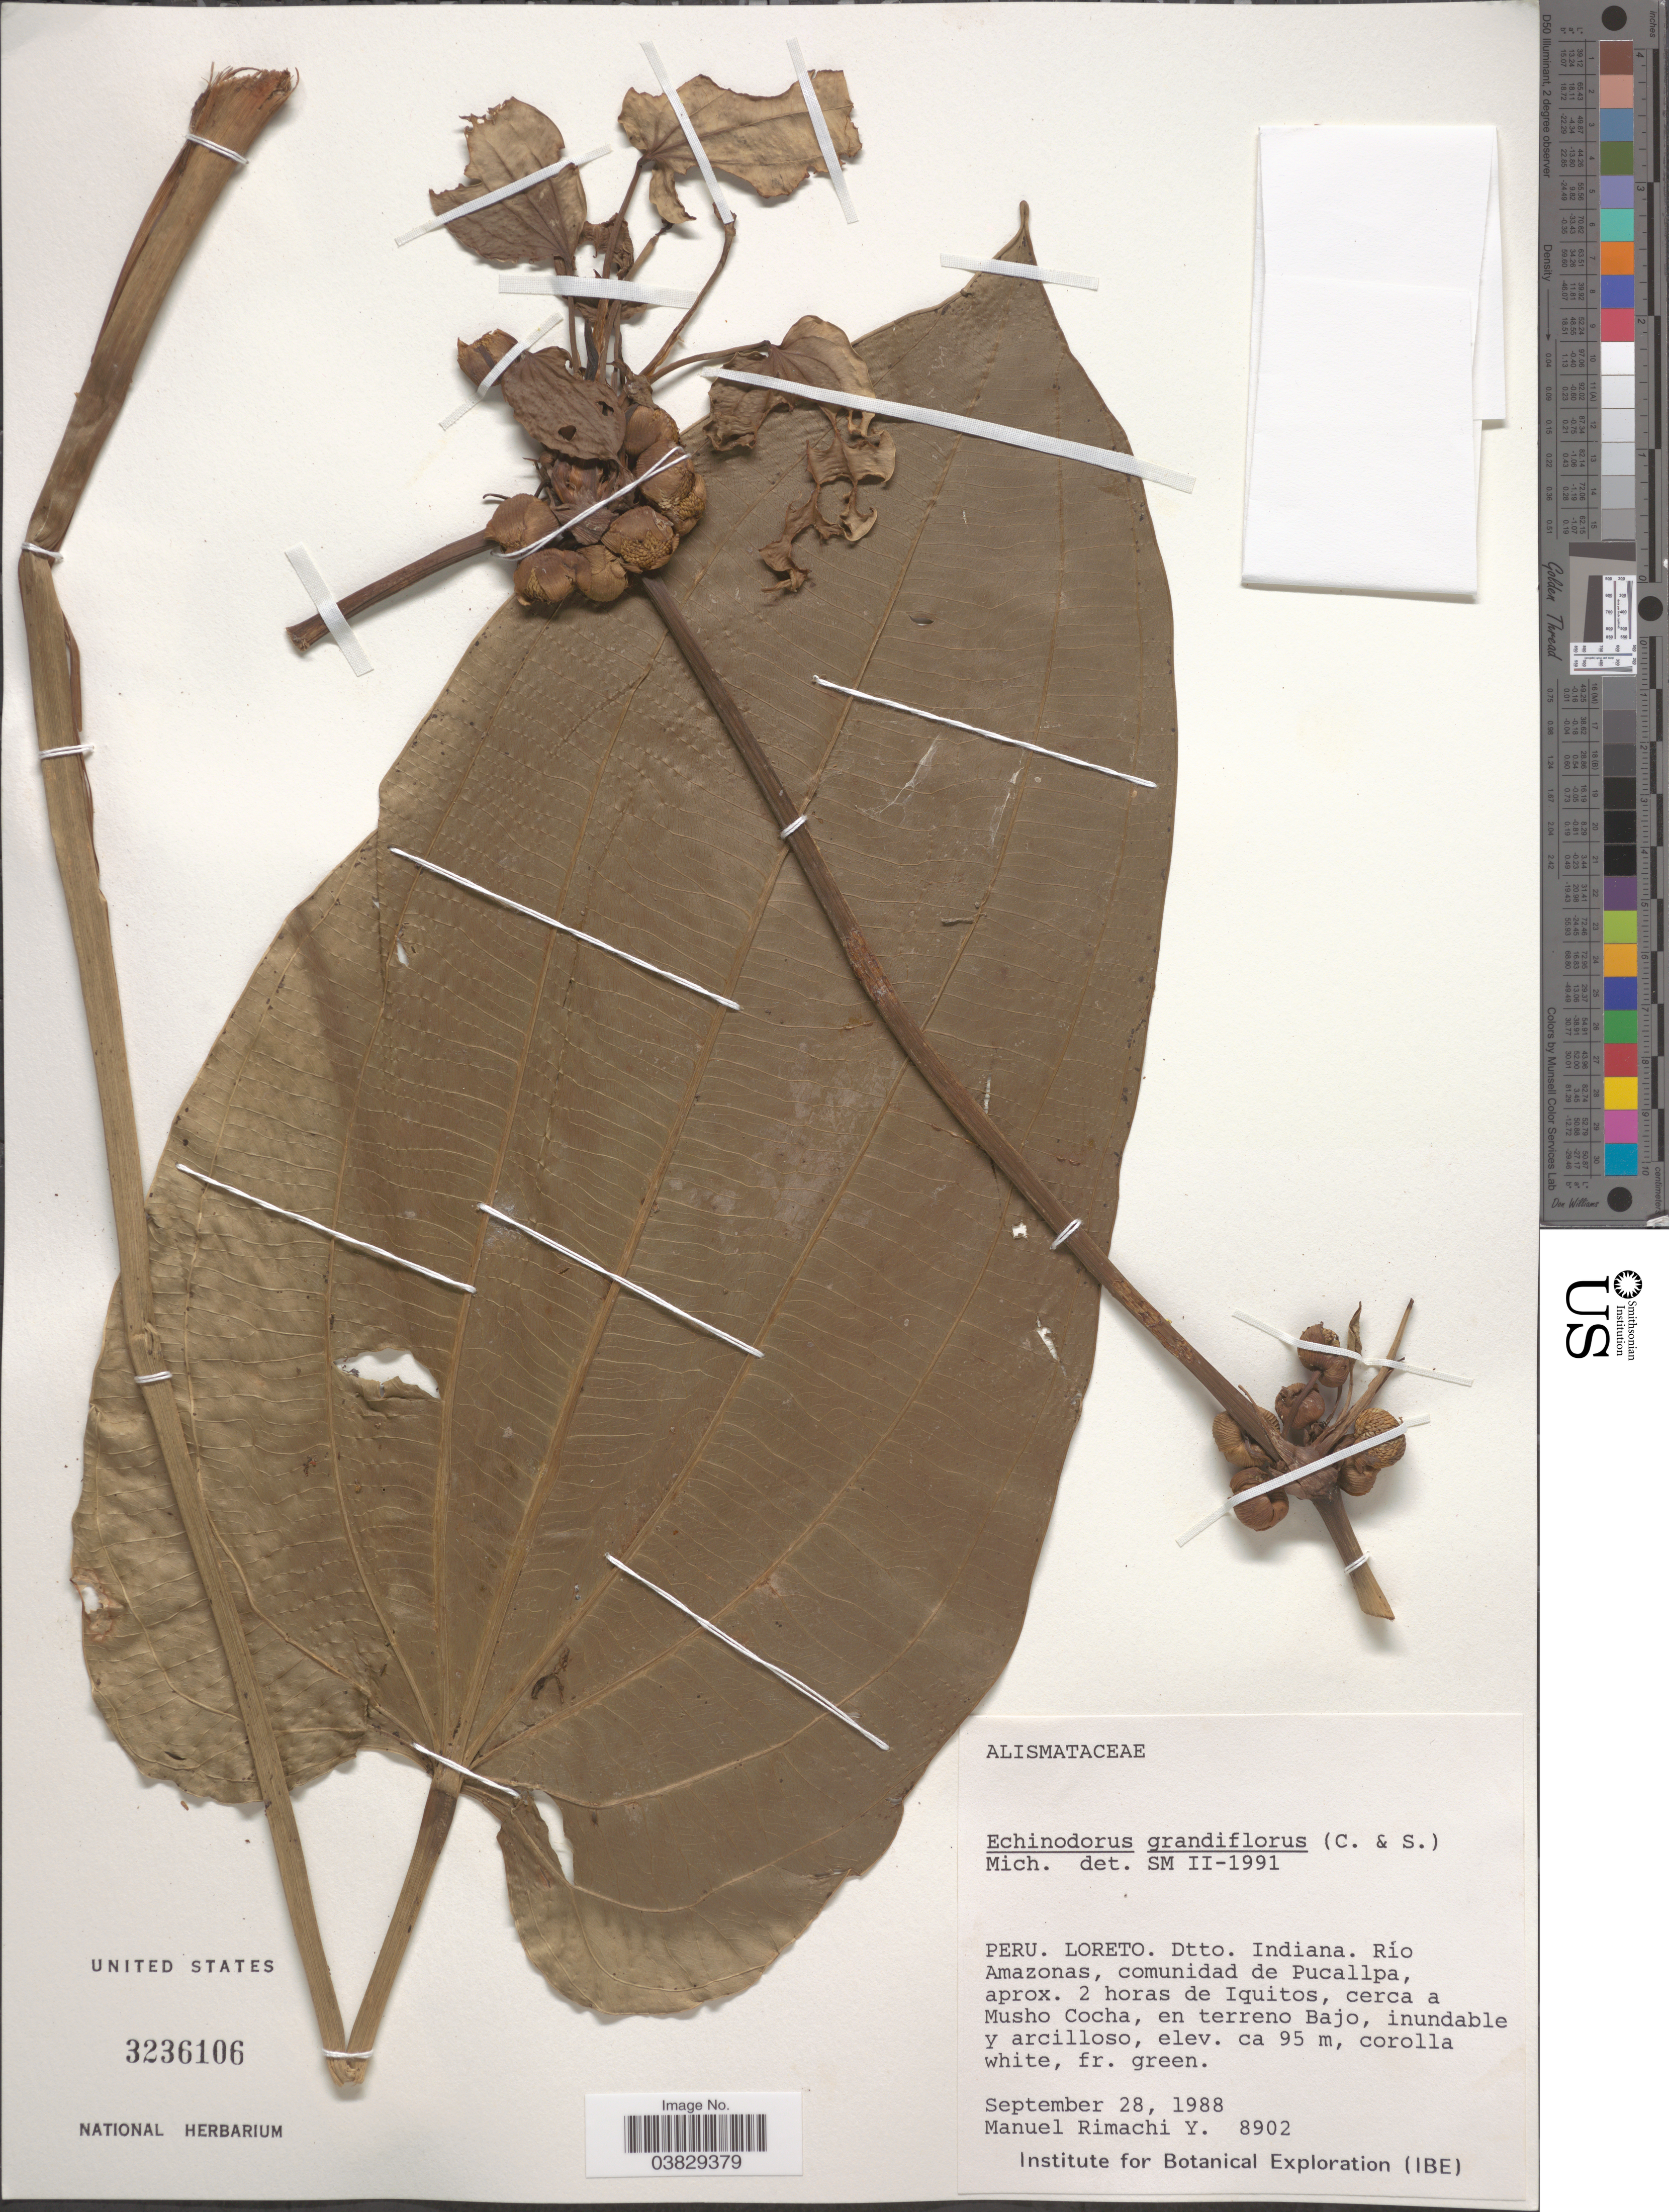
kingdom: Plantae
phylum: Tracheophyta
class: Liliopsida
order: Alismatales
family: Alismataceae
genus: Echinodorus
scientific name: Echinodorus grandiflorus subsp. grandiflorus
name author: (Cham. & Schltdl.) Micheli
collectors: M. Rimachi Y.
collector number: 8902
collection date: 1988-09-28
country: Peru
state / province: Loreto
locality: Dtto. Indiana. Río Amazones, comunidad de Pucallpa, aprox. 2 horas de Iquitos, cerca a Musho Cocha, en terreno Bajo.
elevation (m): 95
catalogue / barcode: US 3236106